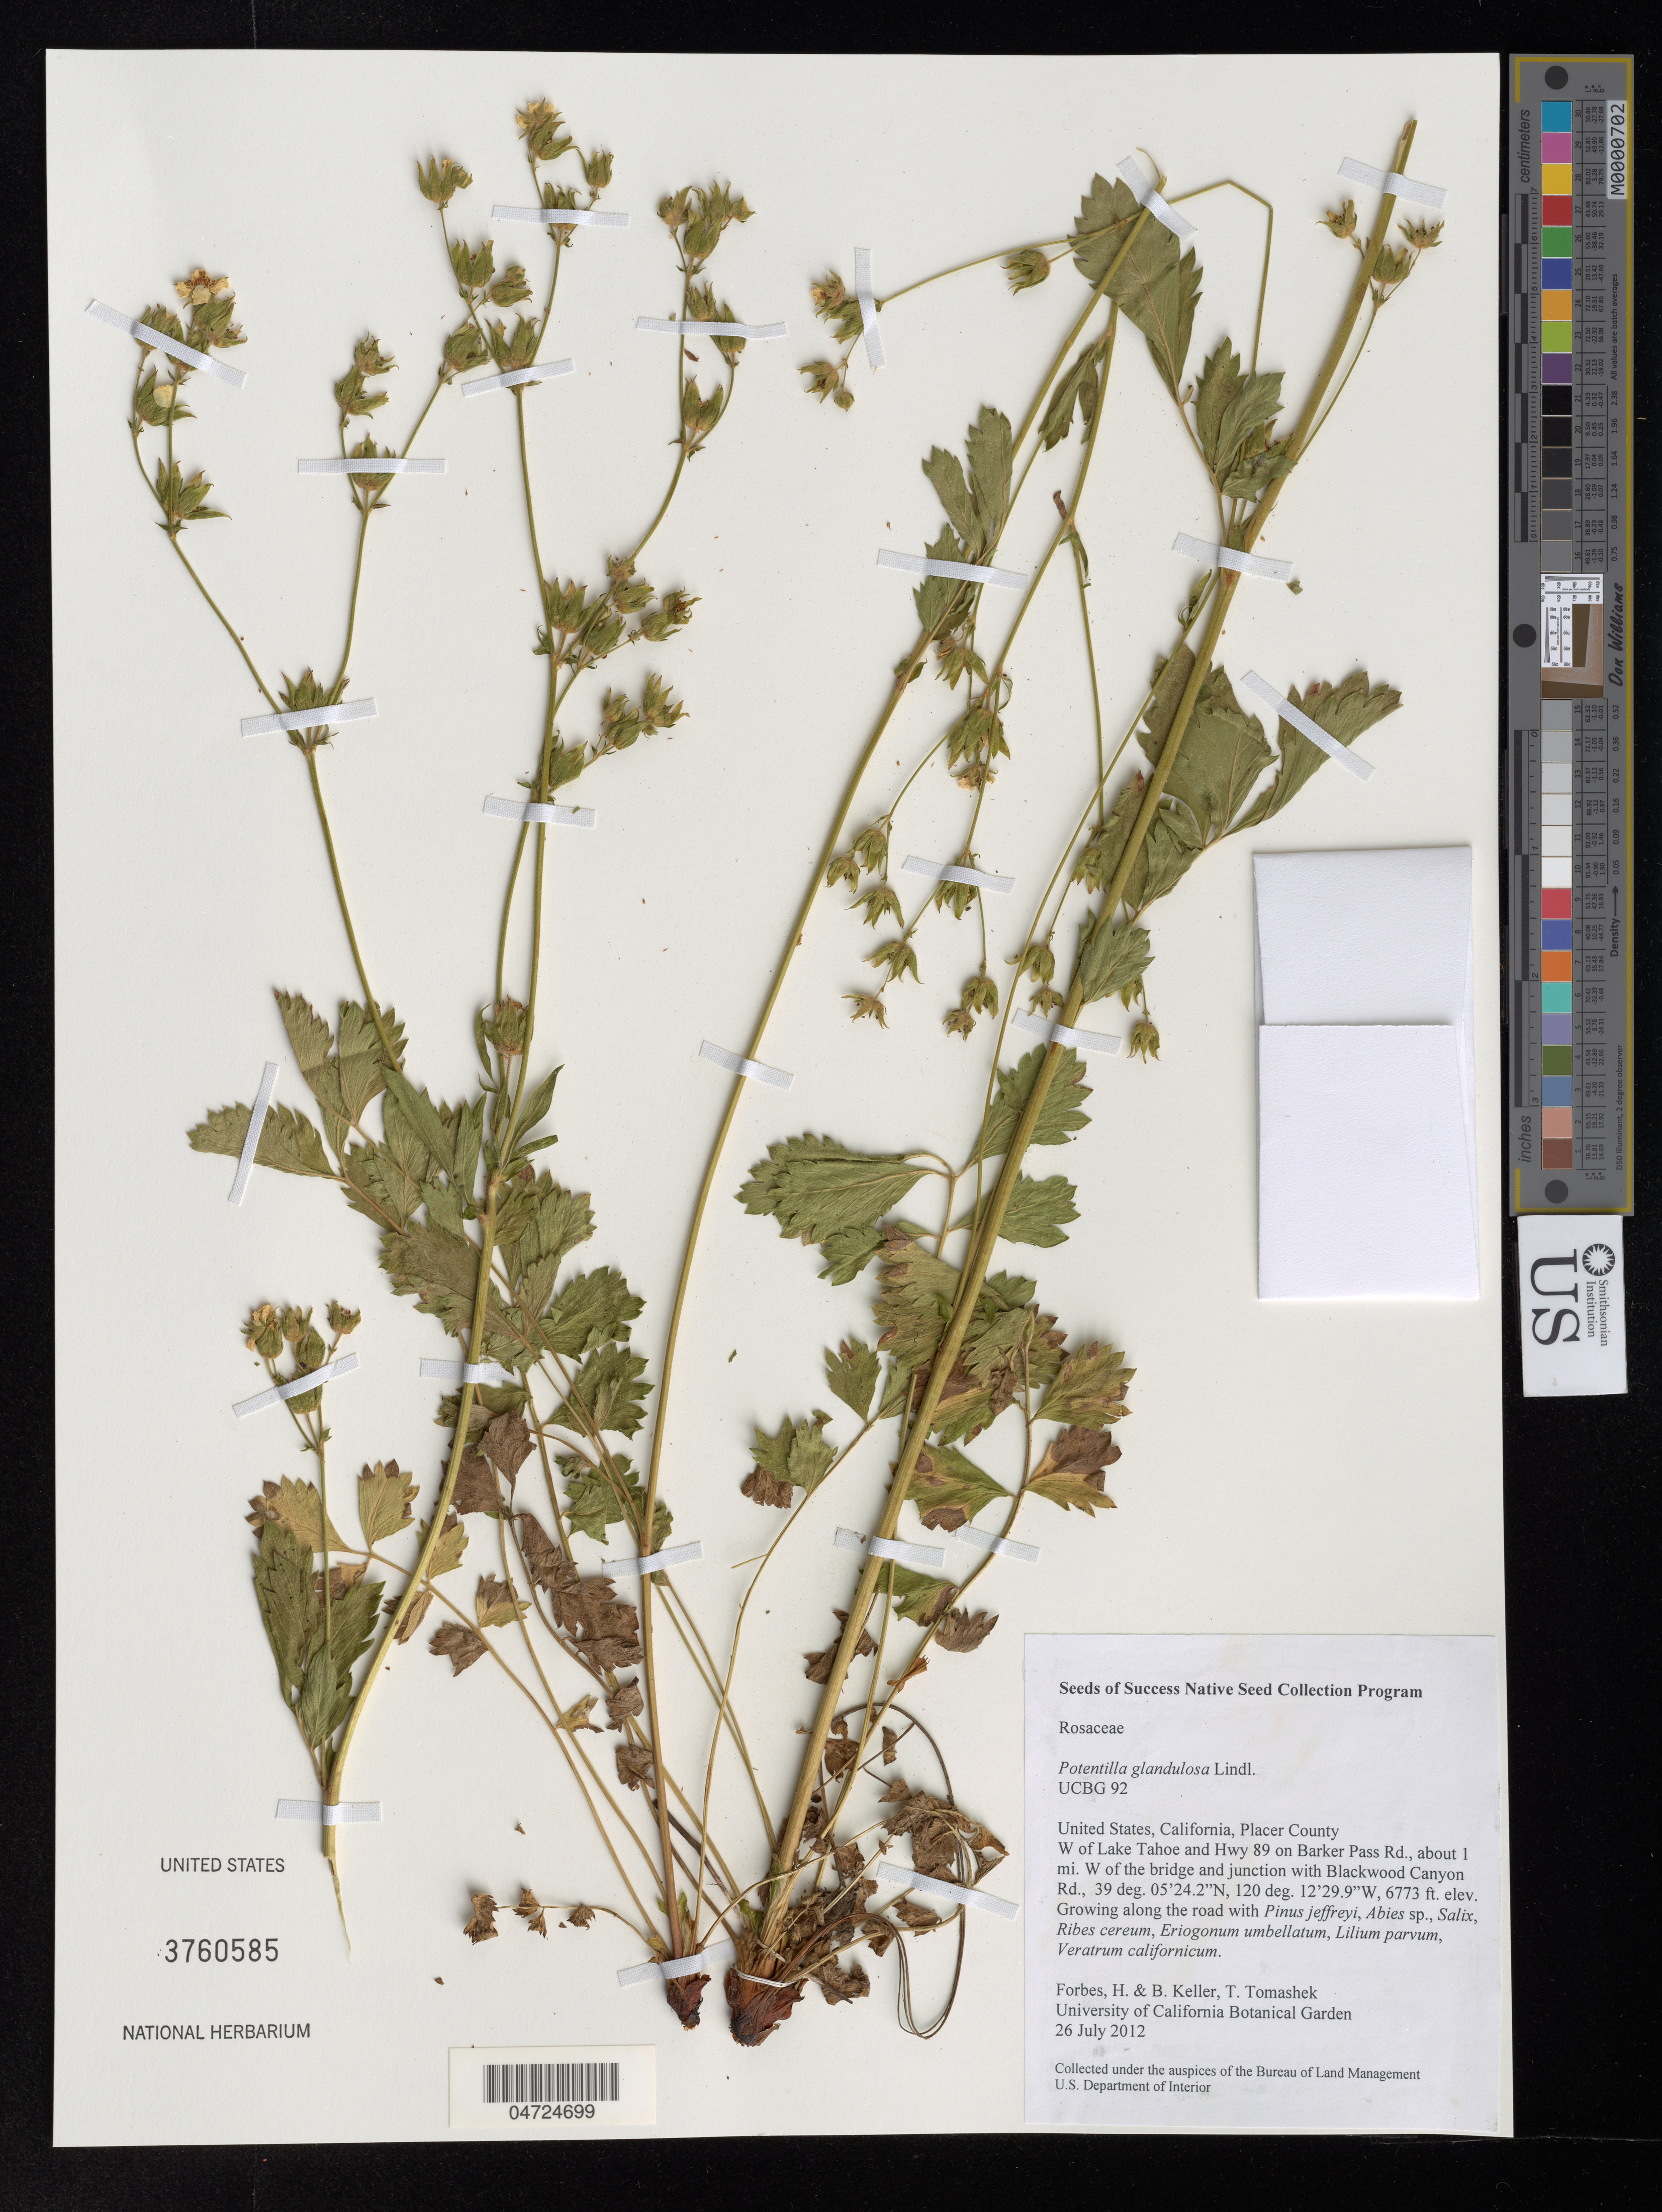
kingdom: Plantae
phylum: Tracheophyta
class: Magnoliopsida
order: Rosales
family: Rosaceae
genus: Potentilla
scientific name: Potentilla glandulosa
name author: Lindl.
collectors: H. Forbes, B. Keller & T. Tomashek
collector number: UCBG 92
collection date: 2012-07-26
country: United States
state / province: California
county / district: Placer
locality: Placer County W of Lake Tahoe and Hwy 89 on Barker Pass Rd., about 1 mi. W of the bridge and junction with Blackwood Canyon Rd.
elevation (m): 2064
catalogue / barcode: US 3760585